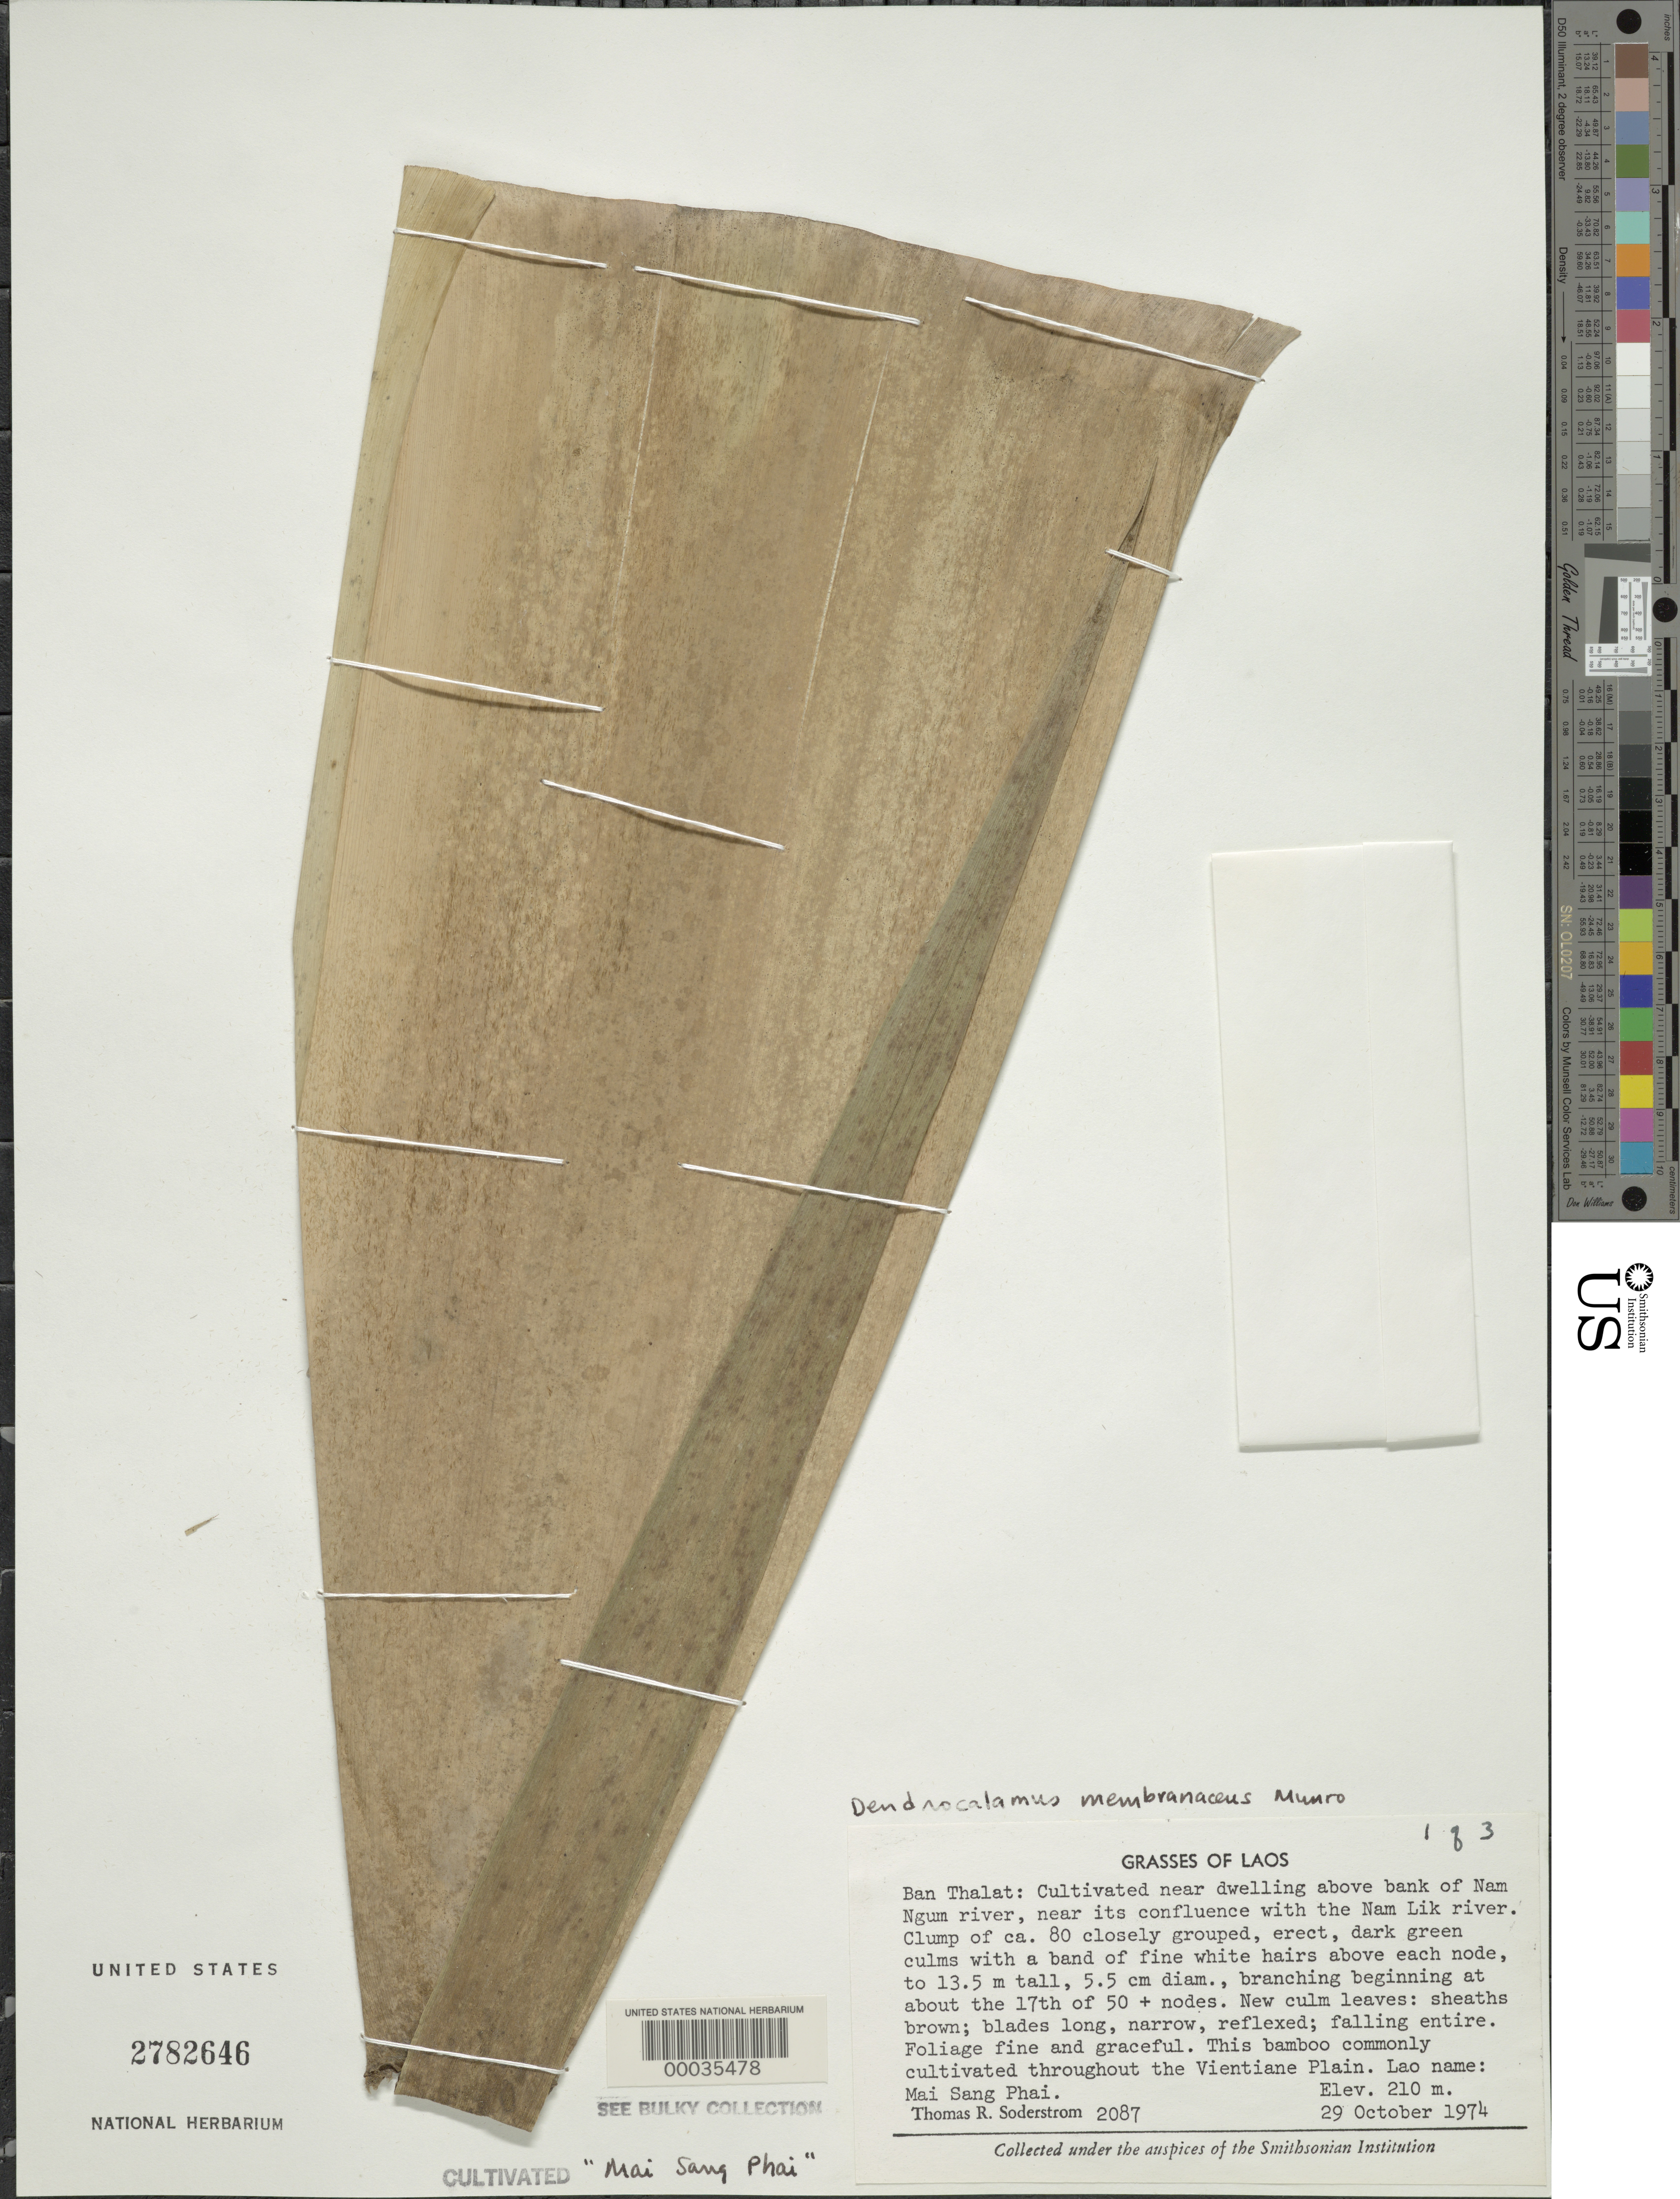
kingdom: Plantae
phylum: Tracheophyta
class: Liliopsida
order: Poales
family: Poaceae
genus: Dendrocalamus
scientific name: Dendrocalamus membranaceus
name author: Munro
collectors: T. R. Soderstrom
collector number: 2087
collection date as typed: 29 Oct 1974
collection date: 1974-10-29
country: Laos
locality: Ban Thalat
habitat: Above bank of nam ngum river.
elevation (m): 210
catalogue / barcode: US 2782646